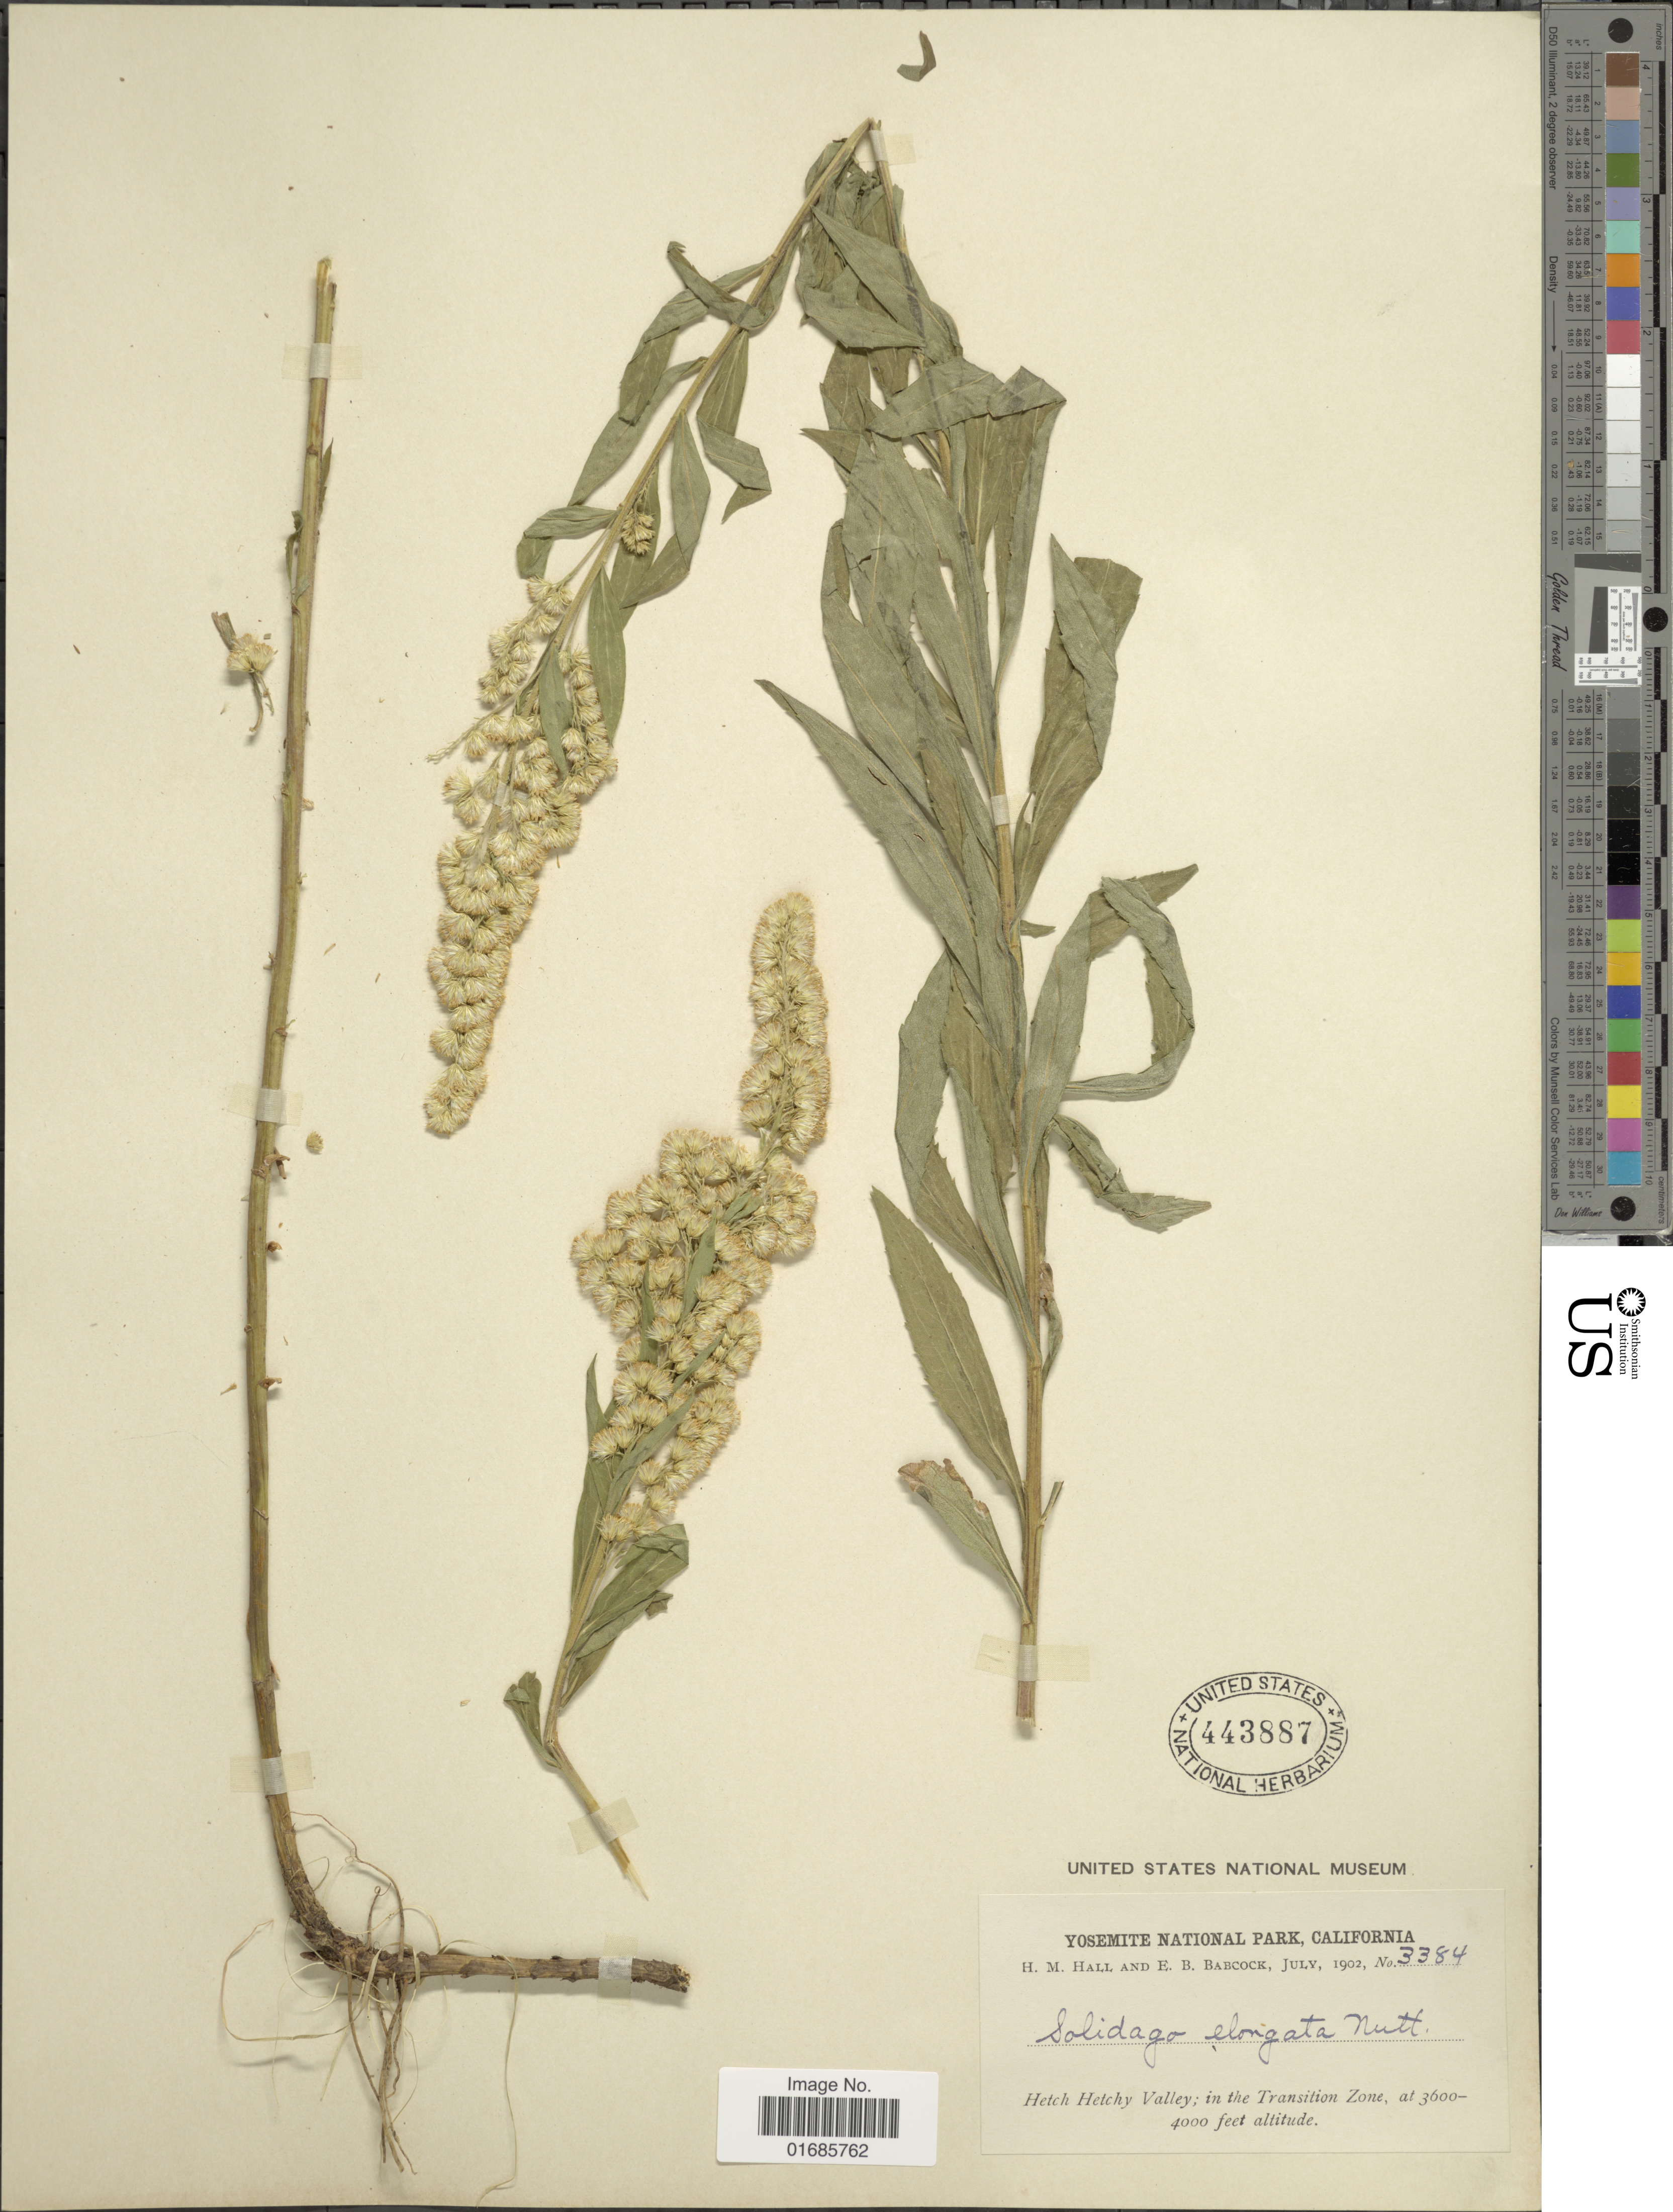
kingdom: Plantae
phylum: Tracheophyta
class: Magnoliopsida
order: Asterales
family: Asteraceae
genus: Solidago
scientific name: Solidago canadensis var. salebrosa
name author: (Piper) M.E. Jones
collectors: H. M. Hall & E. B. Babcock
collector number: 3384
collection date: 1902-07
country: United States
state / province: California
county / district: Mariposa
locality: Yosemite National Park, Hetch Hetchy Valley, in the Transition Zone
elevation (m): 1097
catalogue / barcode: US 443887